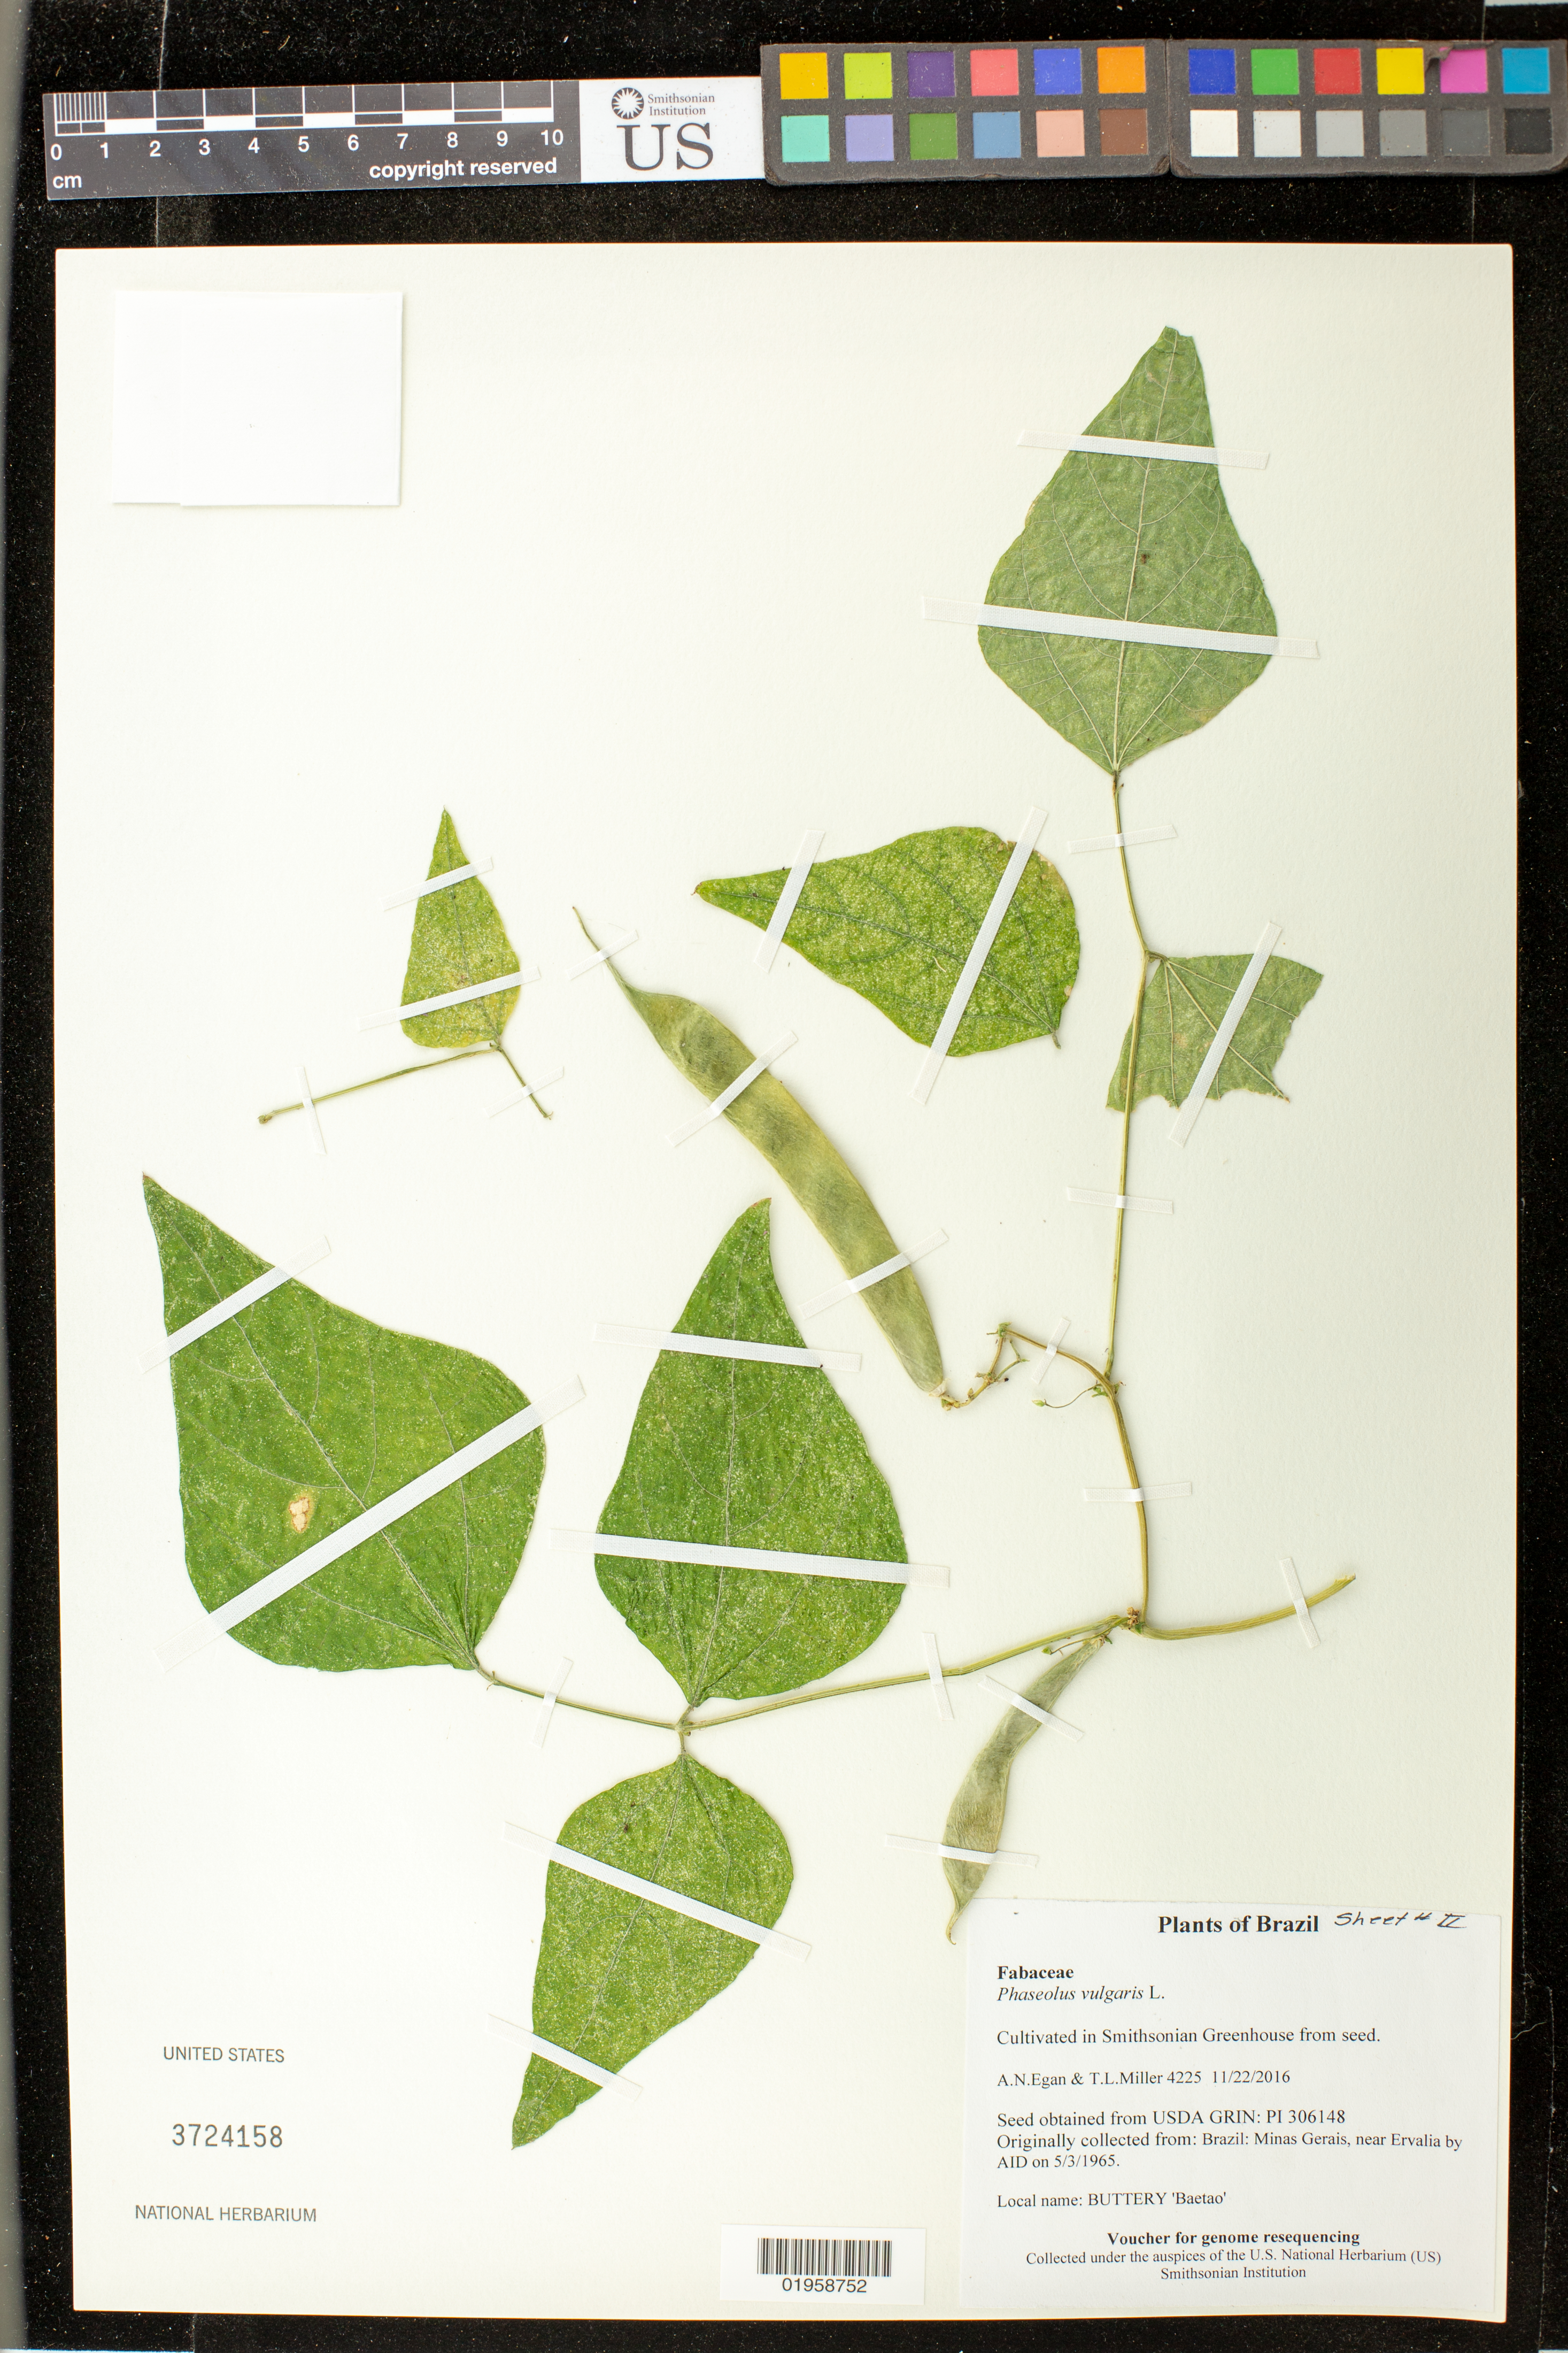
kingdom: Plantae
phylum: Tracheophyta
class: Magnoliopsida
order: Fabales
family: Fabaceae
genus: Phaseolus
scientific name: Phaseolus vulgaris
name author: L.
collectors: A. N. Egan & T. L. Miller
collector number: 4225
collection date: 2016-11-22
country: United States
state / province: Maryland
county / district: Prince George's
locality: Smithsonian's Museum Support Ctr; 4210 Suitland Pkwy., NMNH Botany Research Greenhouses. Suitland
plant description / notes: Originally collected in Brazil, Minas Gerais, near Ervalia on 1965-05-03. Collected by AID; Grown from seed acquired from the USDA's GRIN seed bank.; Buttery 'Baetao'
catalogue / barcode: US 3724158